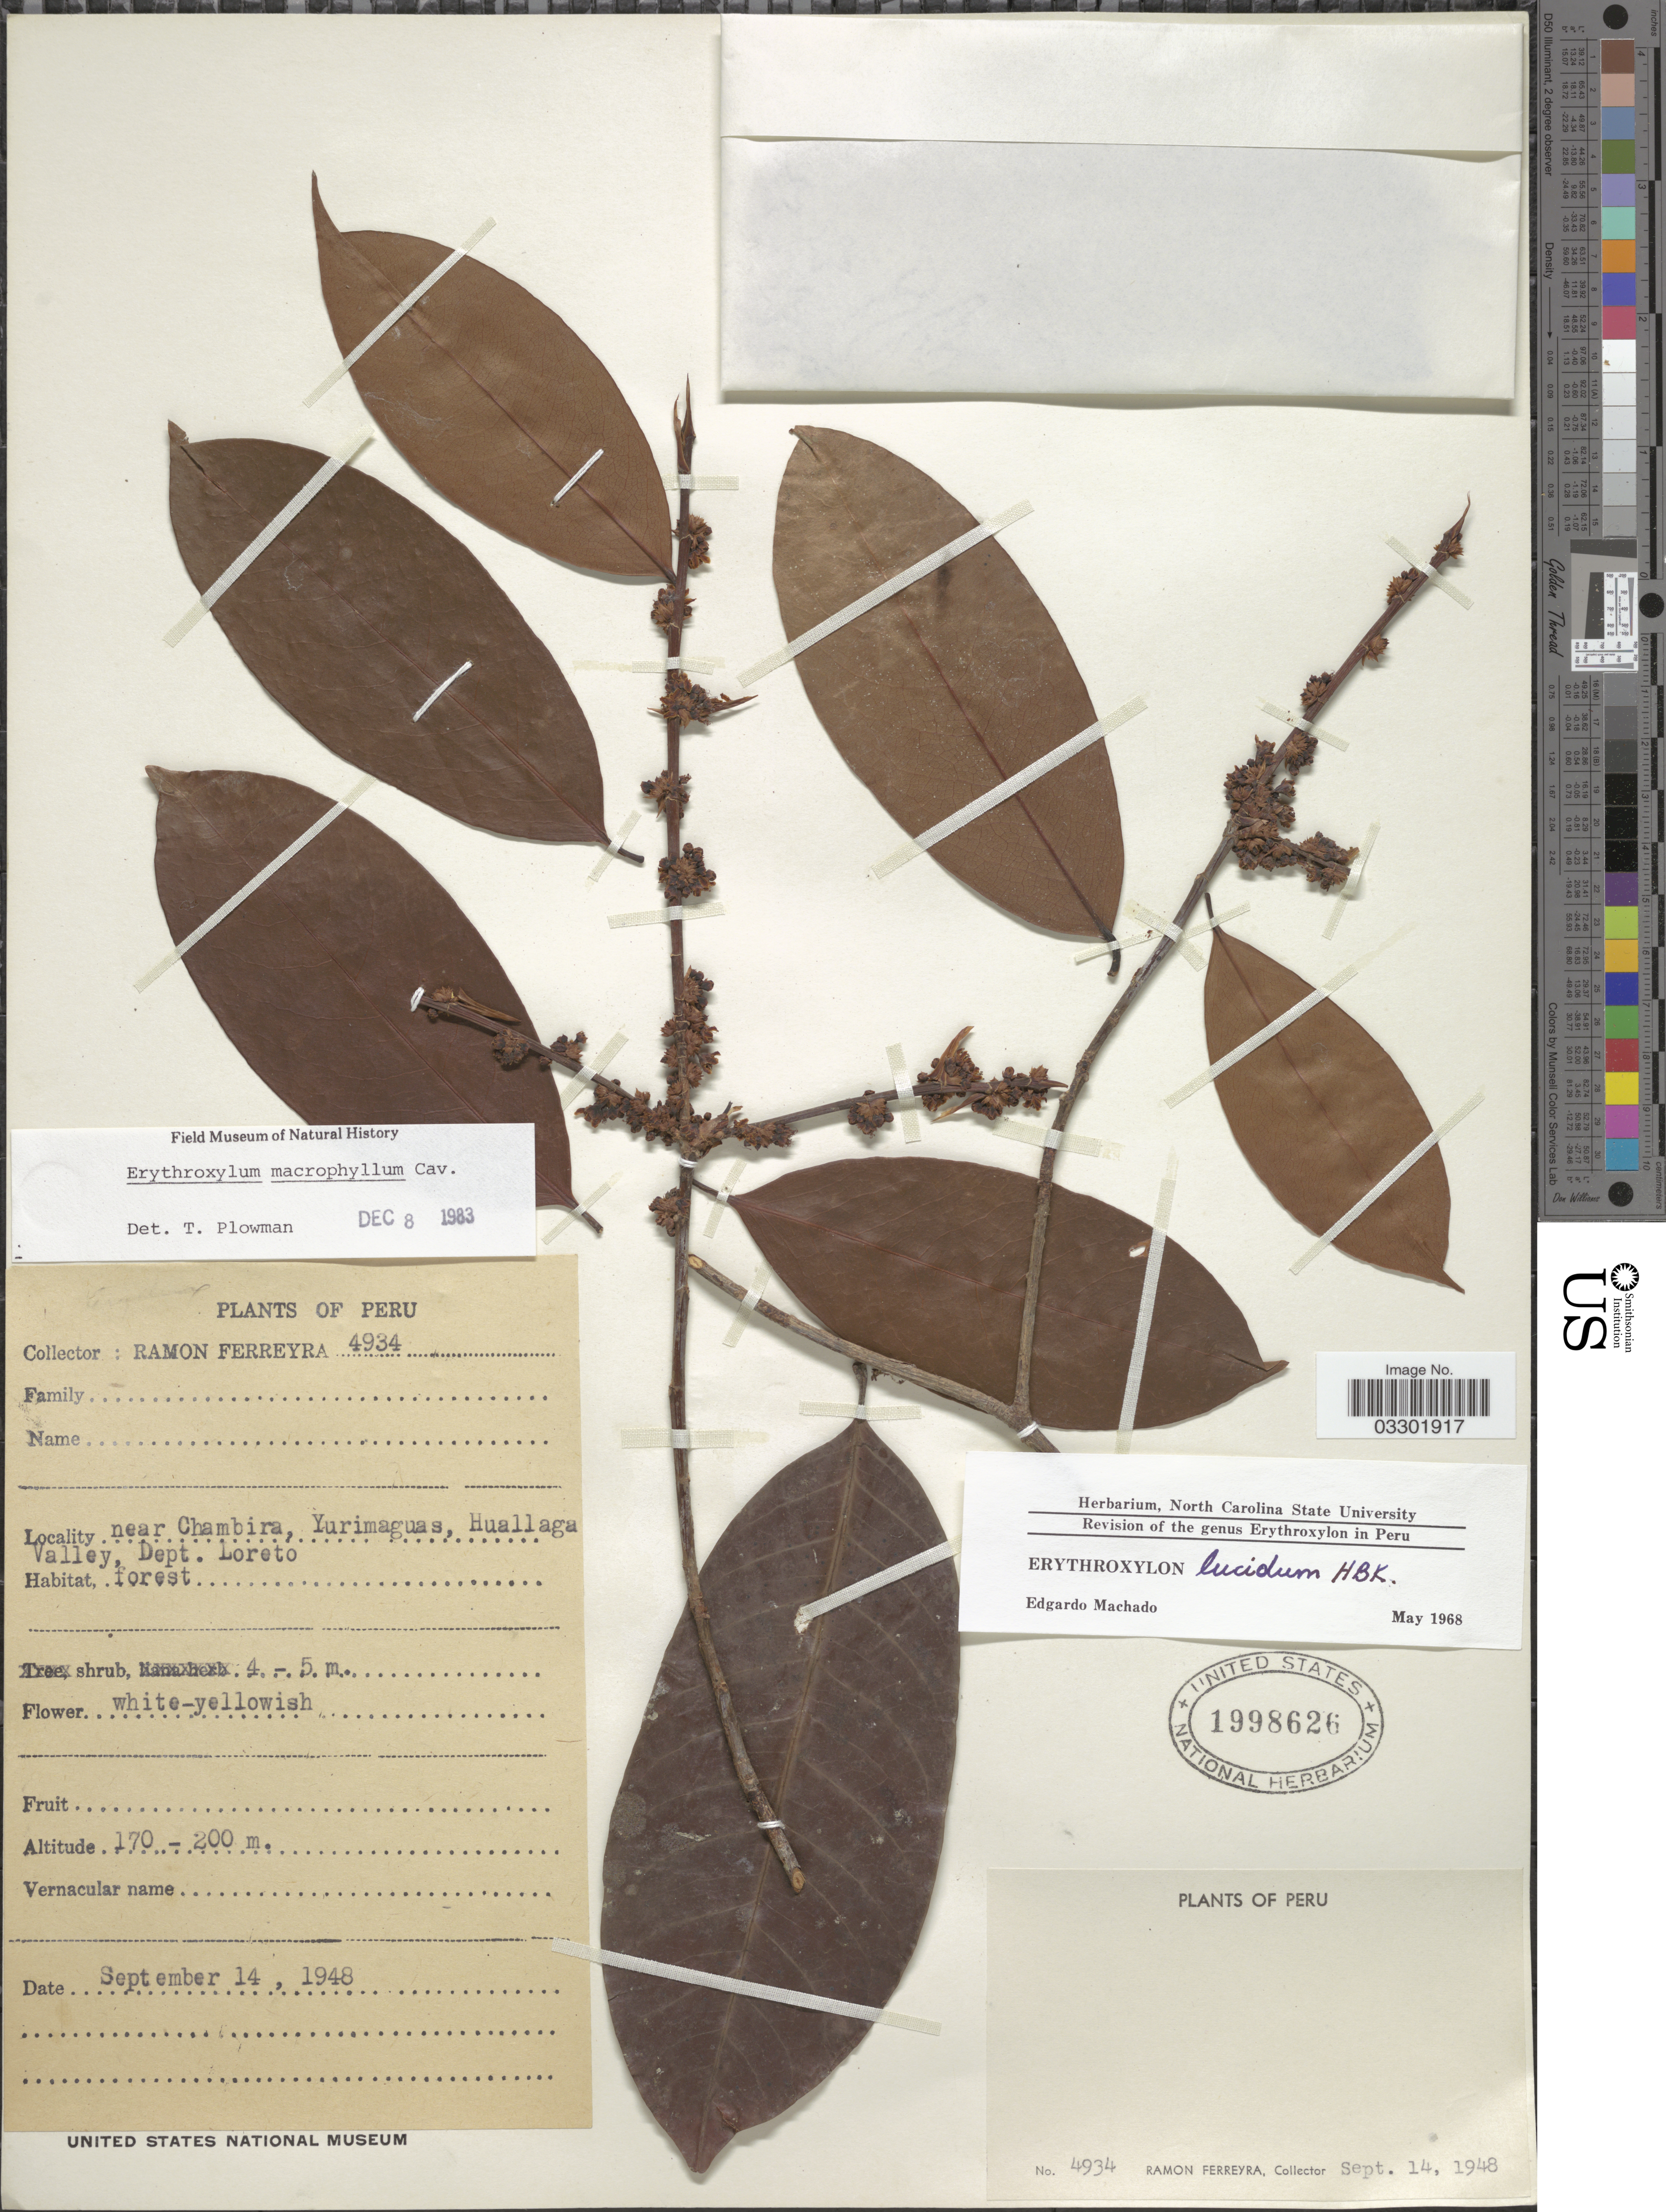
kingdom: Plantae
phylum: Tracheophyta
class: Magnoliopsida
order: Malpighiales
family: Erythroxylaceae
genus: Erythroxylum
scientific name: Erythroxylum macrophyllum var. macrophyllum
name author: Cav.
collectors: R. A. Ferreyra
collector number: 4934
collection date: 1948-09-14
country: Peru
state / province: Loreto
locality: Near Chambira, Yurimaguas, Huallaga Valley, Dept. Loreto.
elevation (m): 170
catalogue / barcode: US 1998626